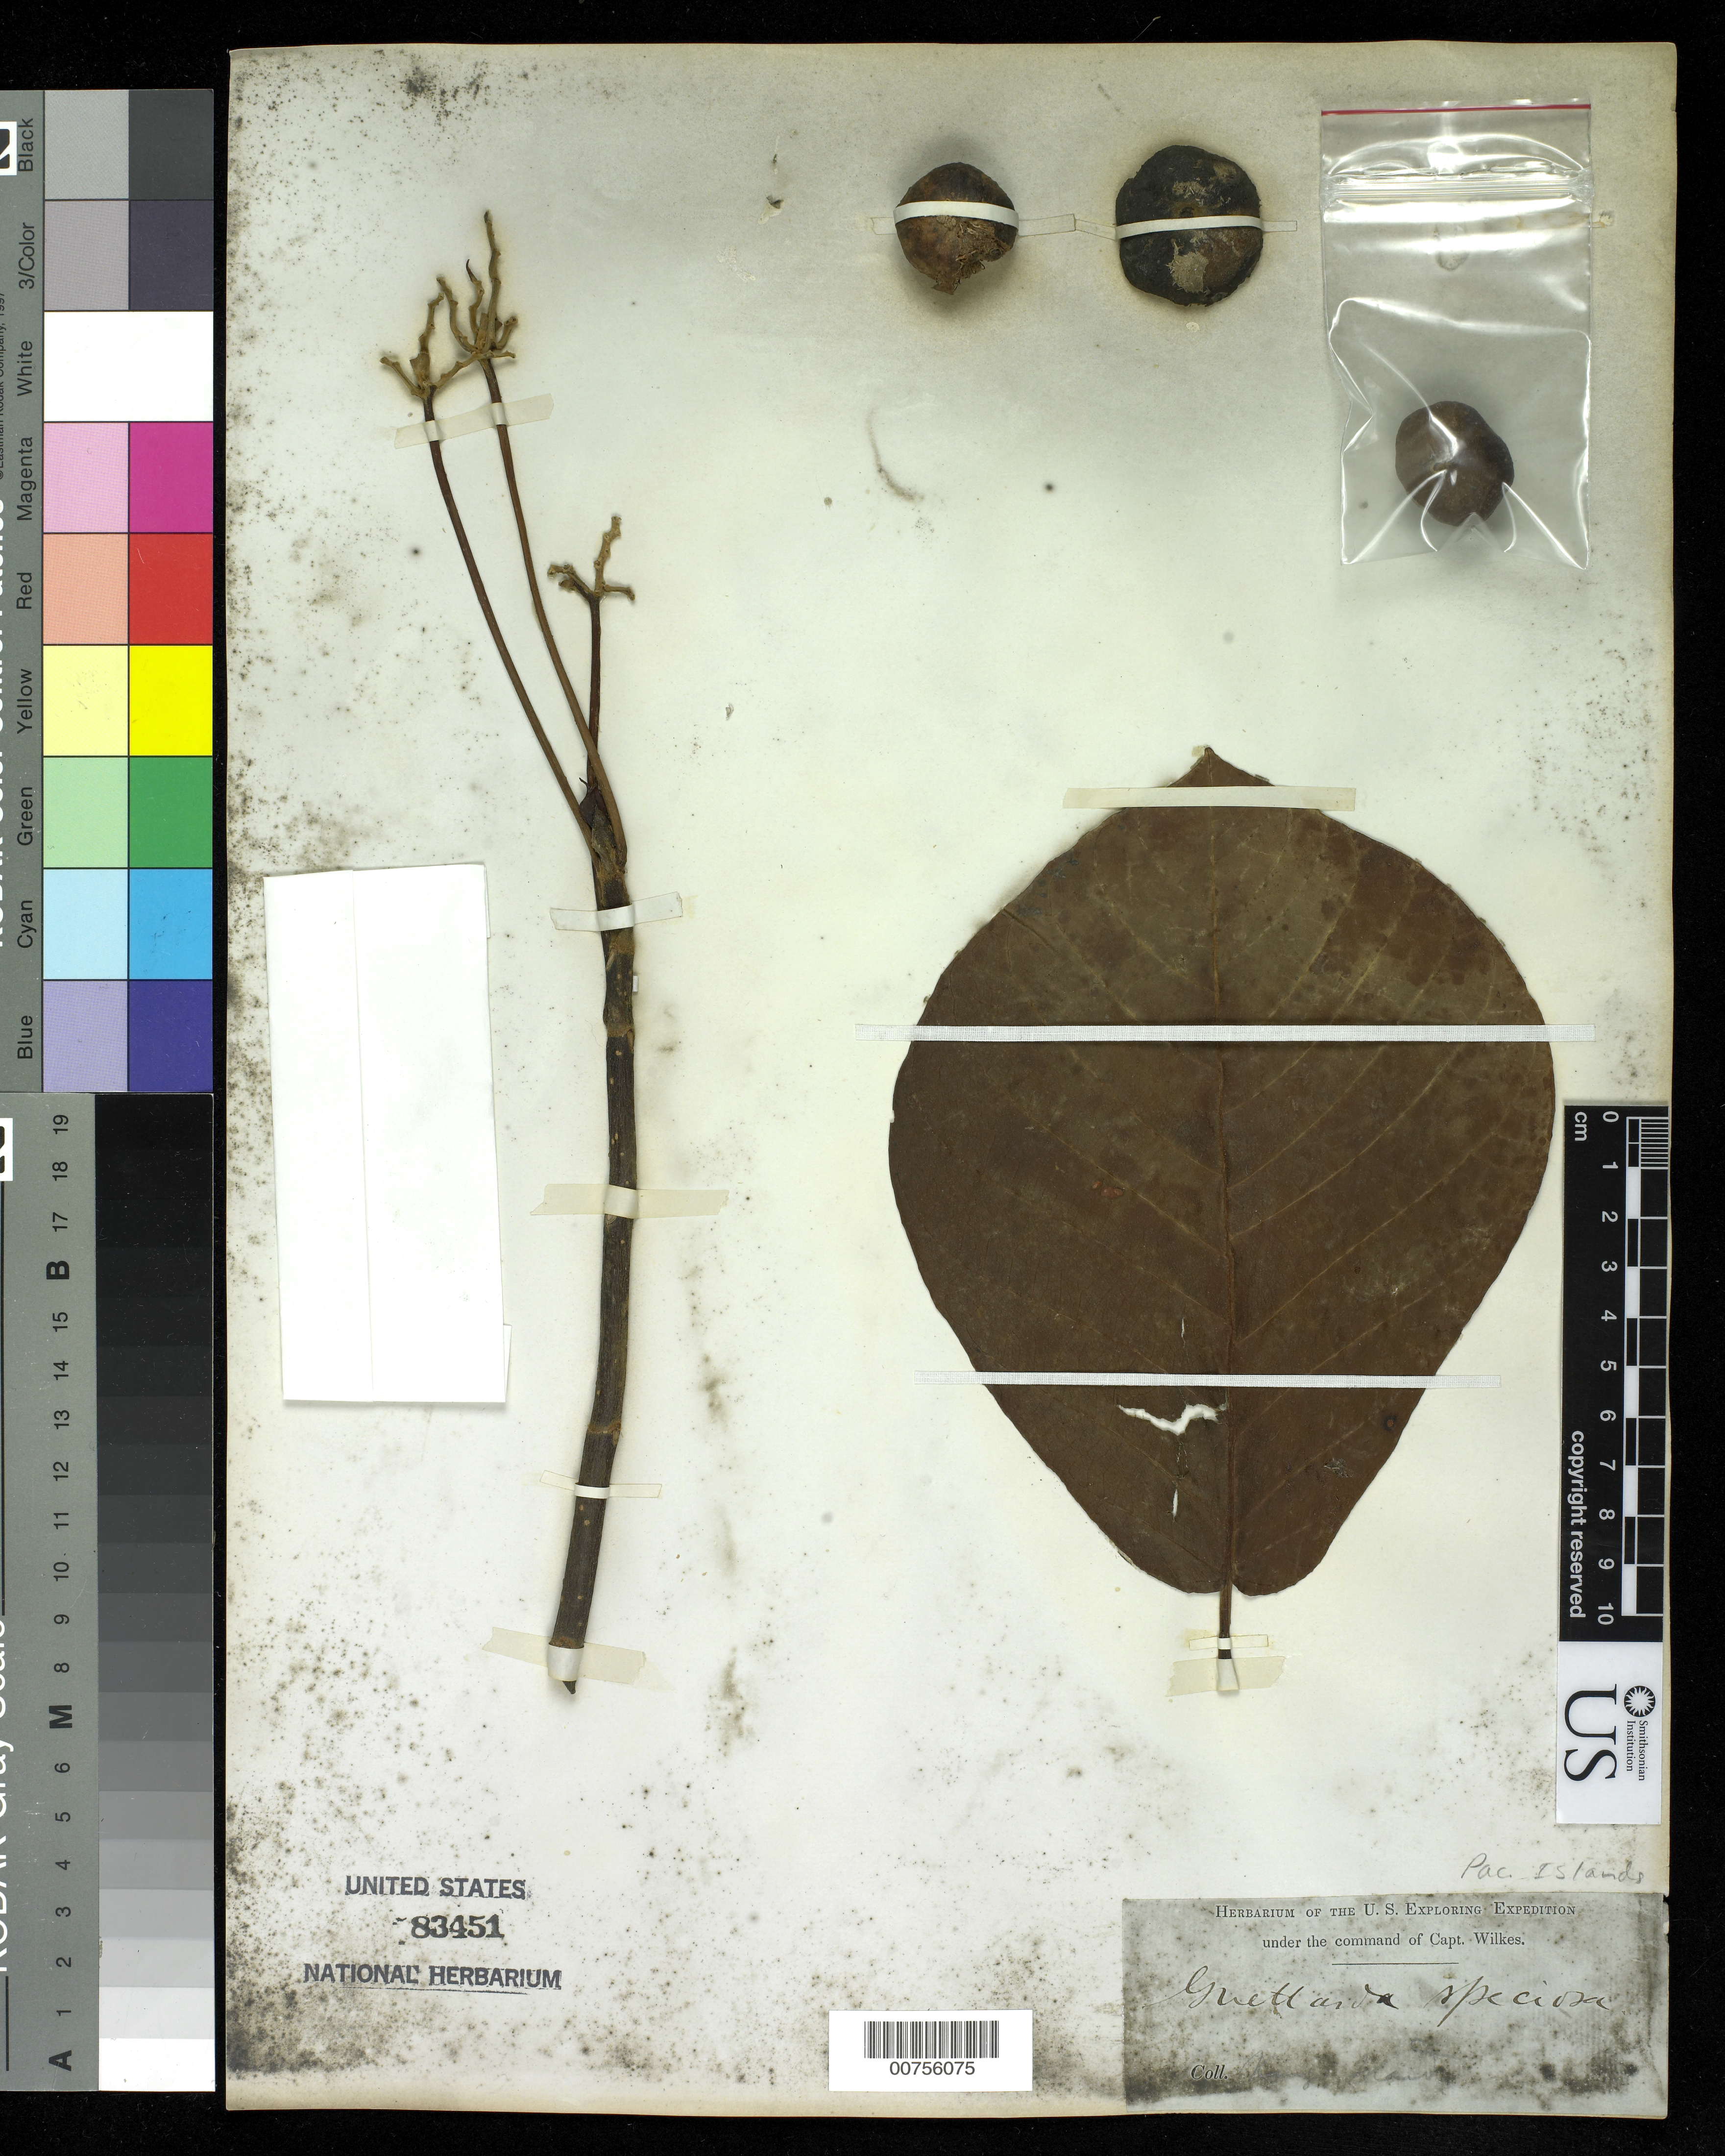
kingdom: Plantae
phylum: Tracheophyta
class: Magnoliopsida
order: Gentianales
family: Rubiaceae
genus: Guettarda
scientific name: Guettarda speciosa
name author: L.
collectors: Wilkes Explor. Exped.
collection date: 1838/1842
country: French Polynesia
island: Taiaro Atoll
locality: King's Island [=Taiaro Atoll?]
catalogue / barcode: US 83451